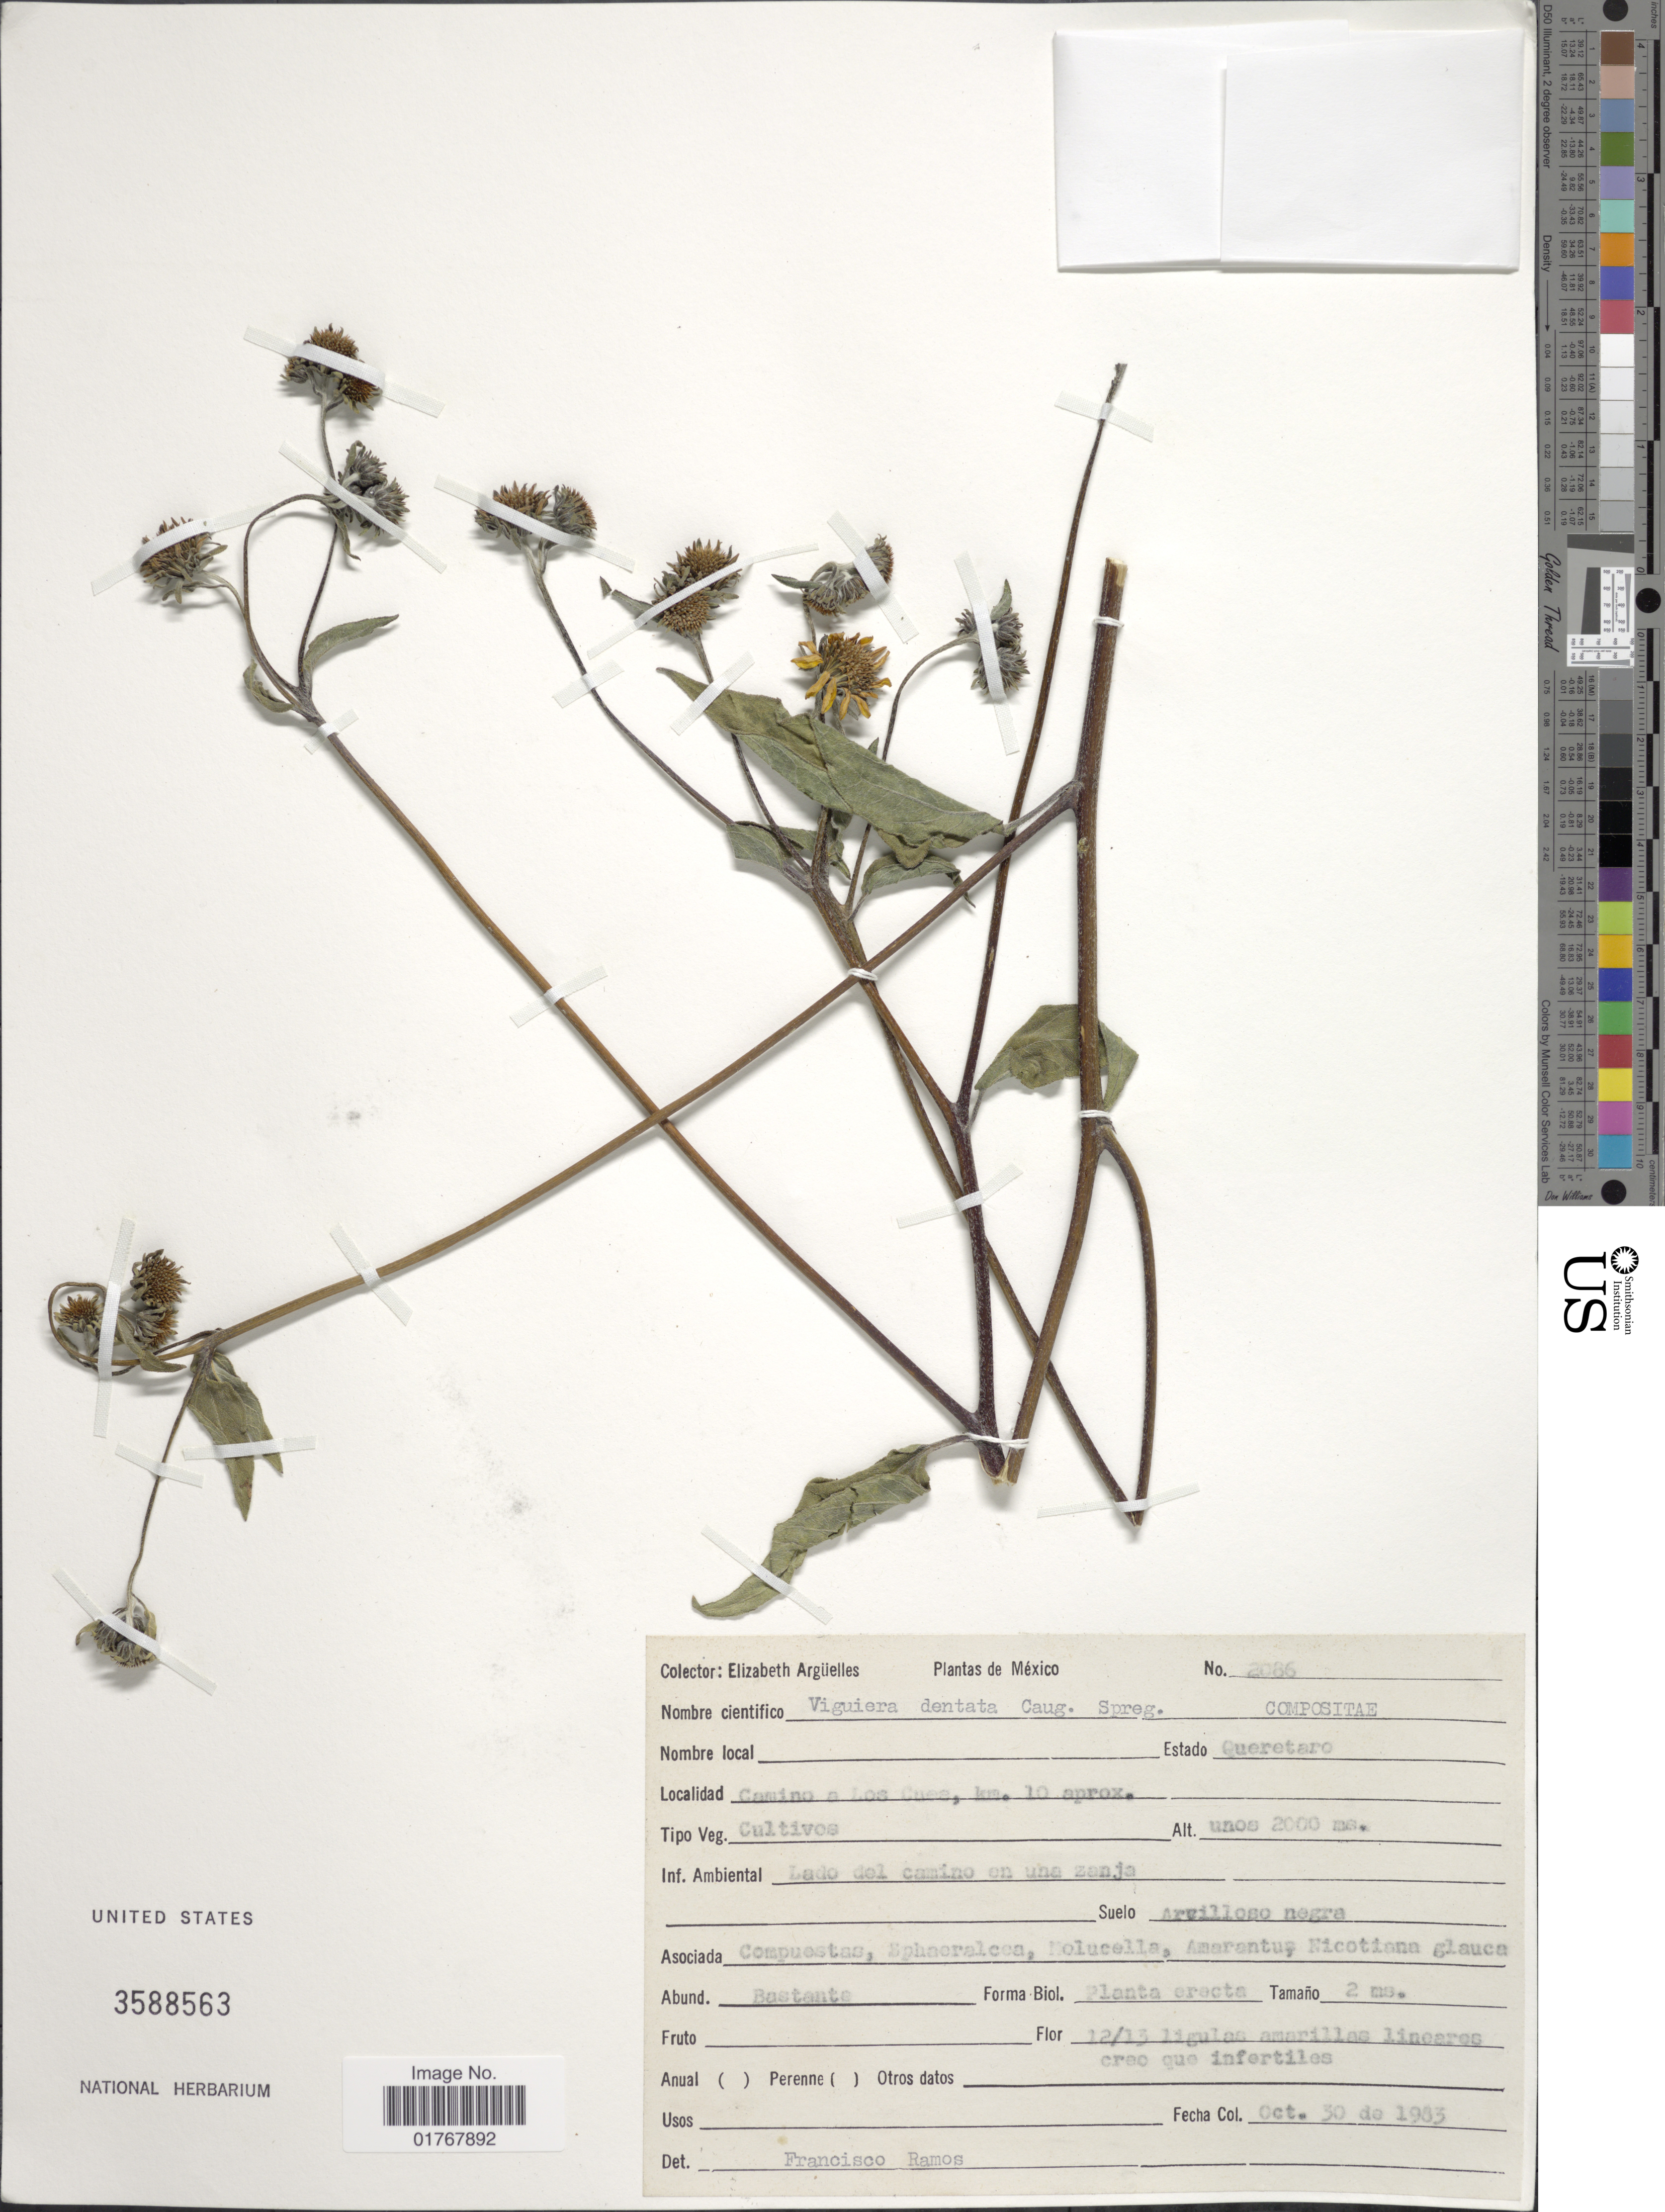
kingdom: Plantae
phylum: Tracheophyta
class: Magnoliopsida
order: Asterales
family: Asteraceae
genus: Viguiera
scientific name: Viguiera dentata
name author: (Cav.) Spreng.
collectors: E. Argüelles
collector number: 2086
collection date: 1983-10-30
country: Mexico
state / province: México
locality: Camino a Los Cues, km 10 aprox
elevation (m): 2000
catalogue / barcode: US 3588563